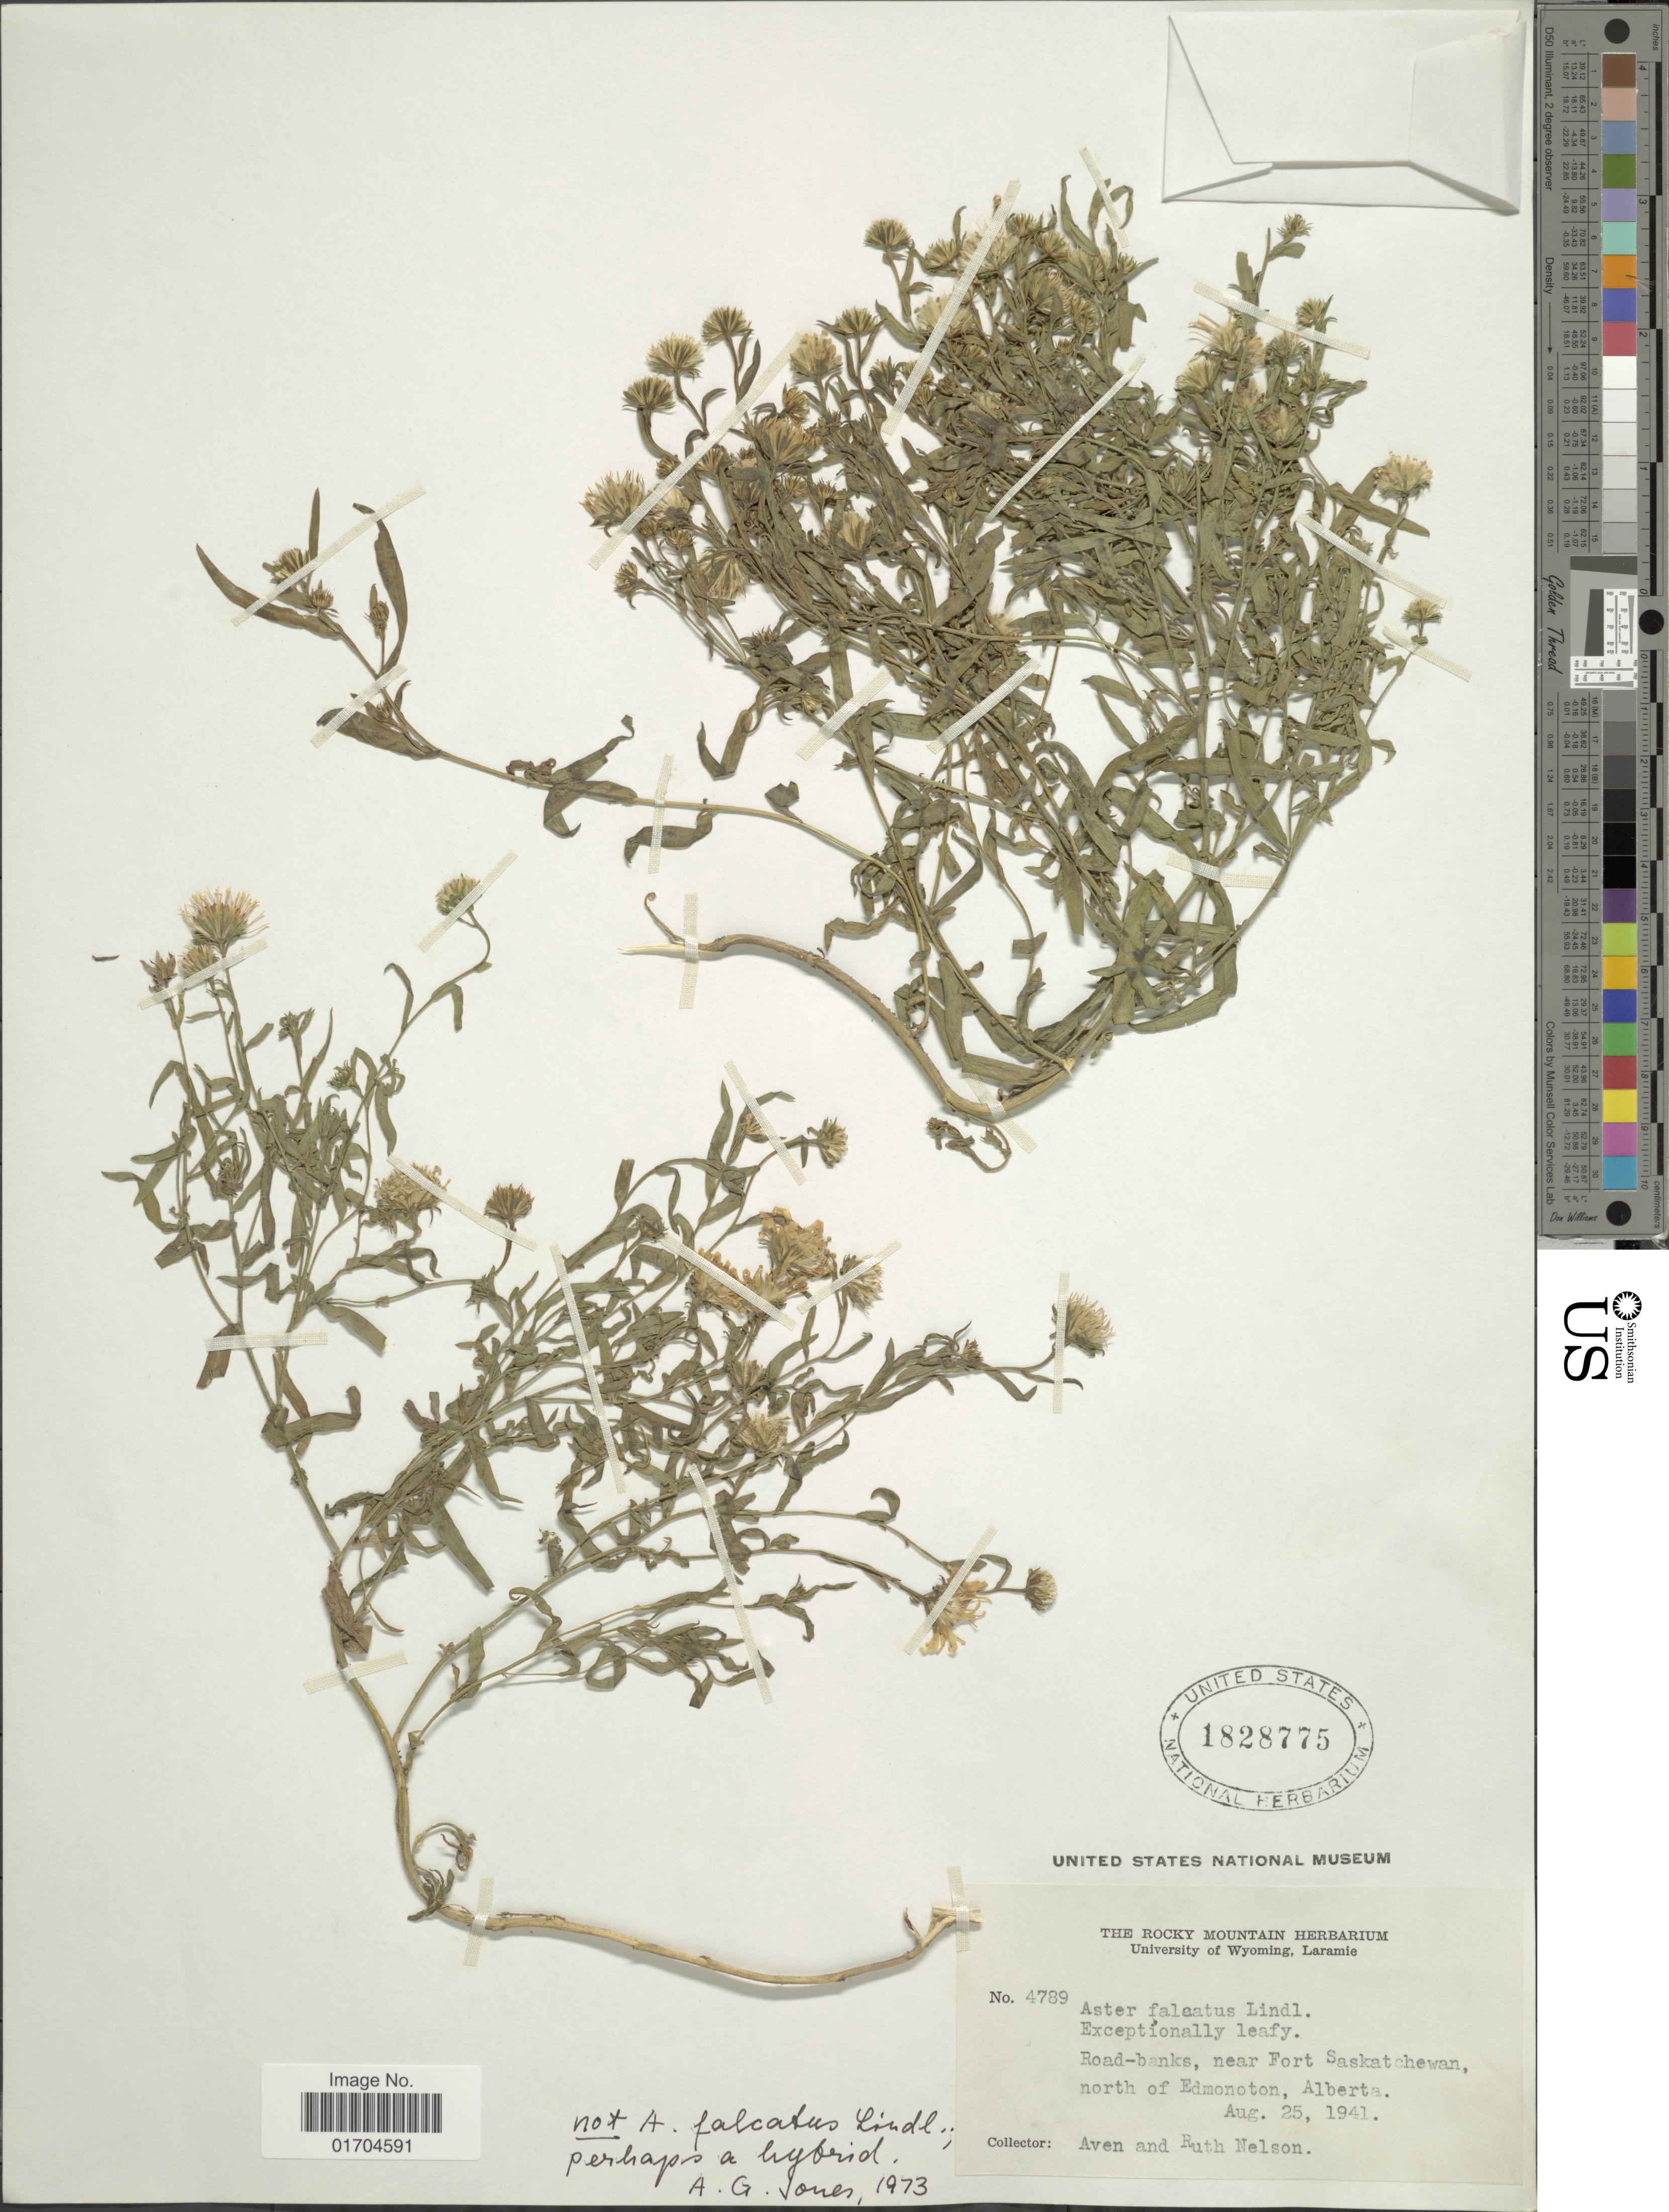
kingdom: Plantae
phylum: Tracheophyta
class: Magnoliopsida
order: Asterales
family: Asteraceae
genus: Symphyotrichum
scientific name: Symphyotrichum sp.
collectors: A. Nelson & R. A. Nelson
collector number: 4789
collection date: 1941-08-25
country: Canada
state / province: Alberta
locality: Road-banks, near Fort Saskatchewan, north of Edmonoton.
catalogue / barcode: US 1828775